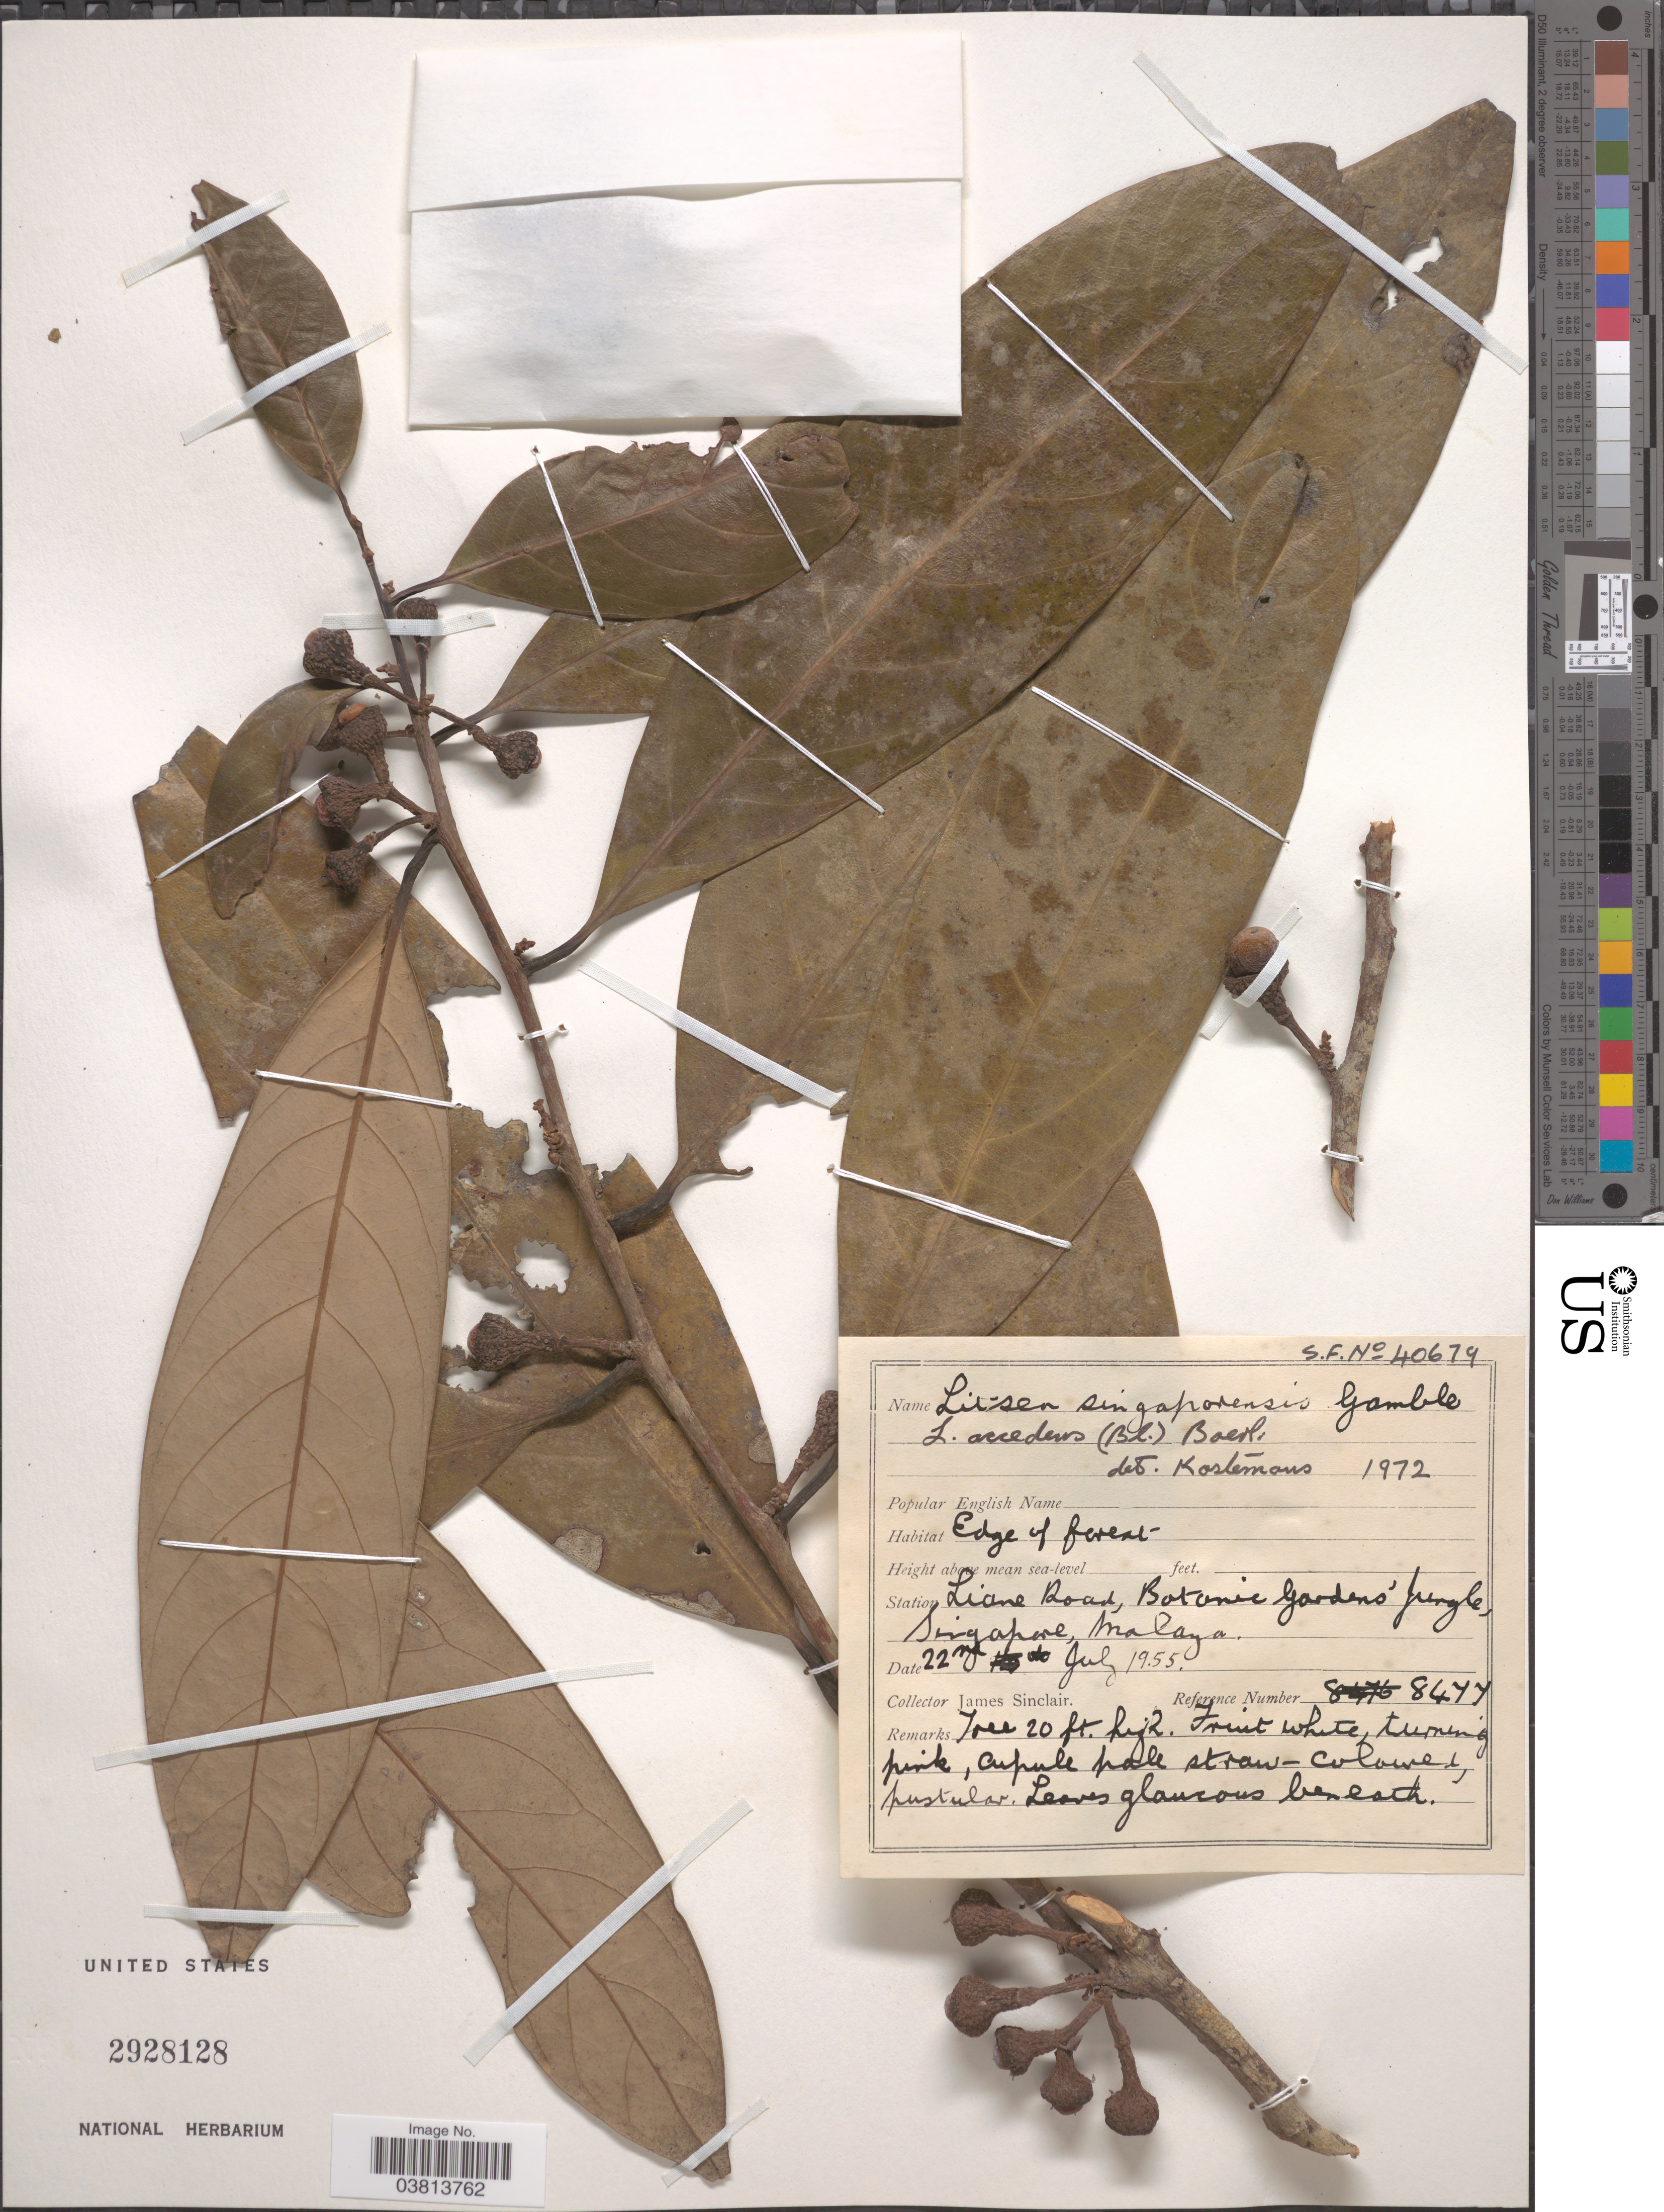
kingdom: Plantae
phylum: Tracheophyta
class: Magnoliopsida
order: Laurales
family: Lauraceae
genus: Litsea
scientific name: Litsea singaporensis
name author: Gamble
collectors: J. Sinclair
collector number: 8477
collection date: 1955-07-22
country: Singapore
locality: Station Liane Road, Botanic Gardens' Jungle, Malaya.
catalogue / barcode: US 2928128